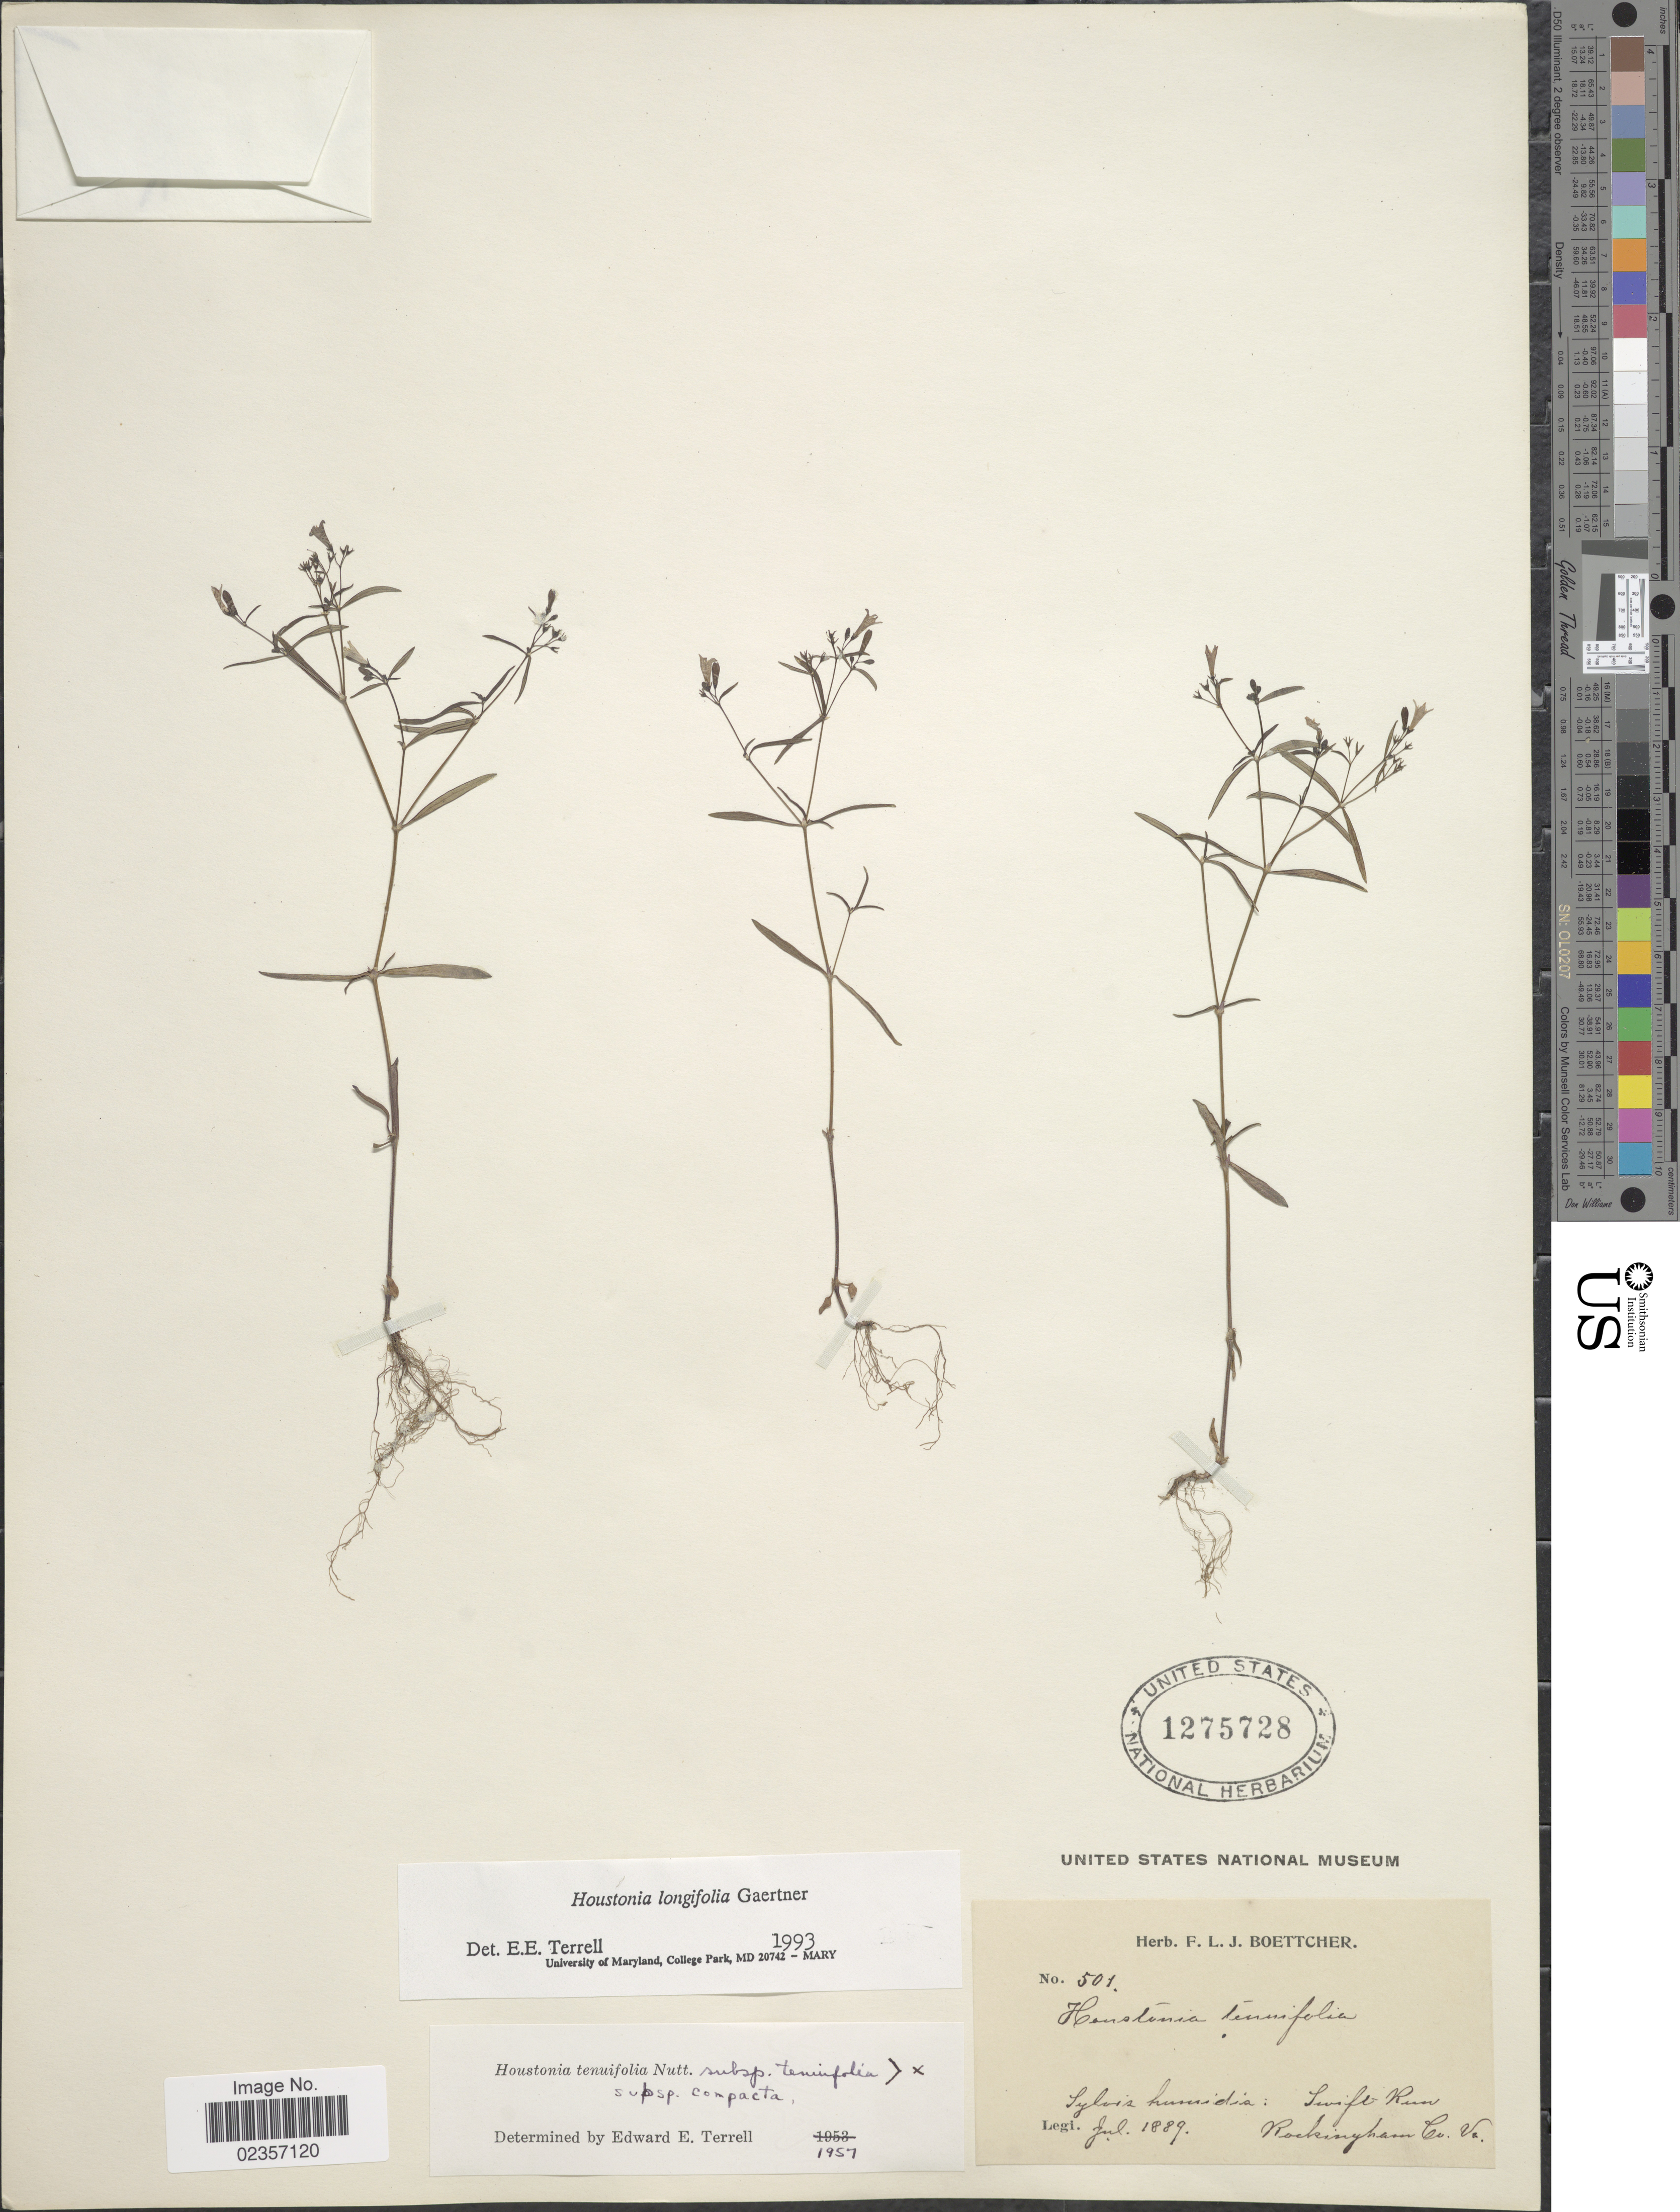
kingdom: Plantae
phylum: Tracheophyta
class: Magnoliopsida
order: Gentianales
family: Rubiaceae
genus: Houstonia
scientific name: Houstonia longifolia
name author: Gaertn.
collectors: ex herb. F. L. J. Boettcher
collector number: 501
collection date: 1889-07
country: United States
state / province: Virginia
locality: Sylvis humidia: Swift Run, Rockingham Co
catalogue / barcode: US 1275728